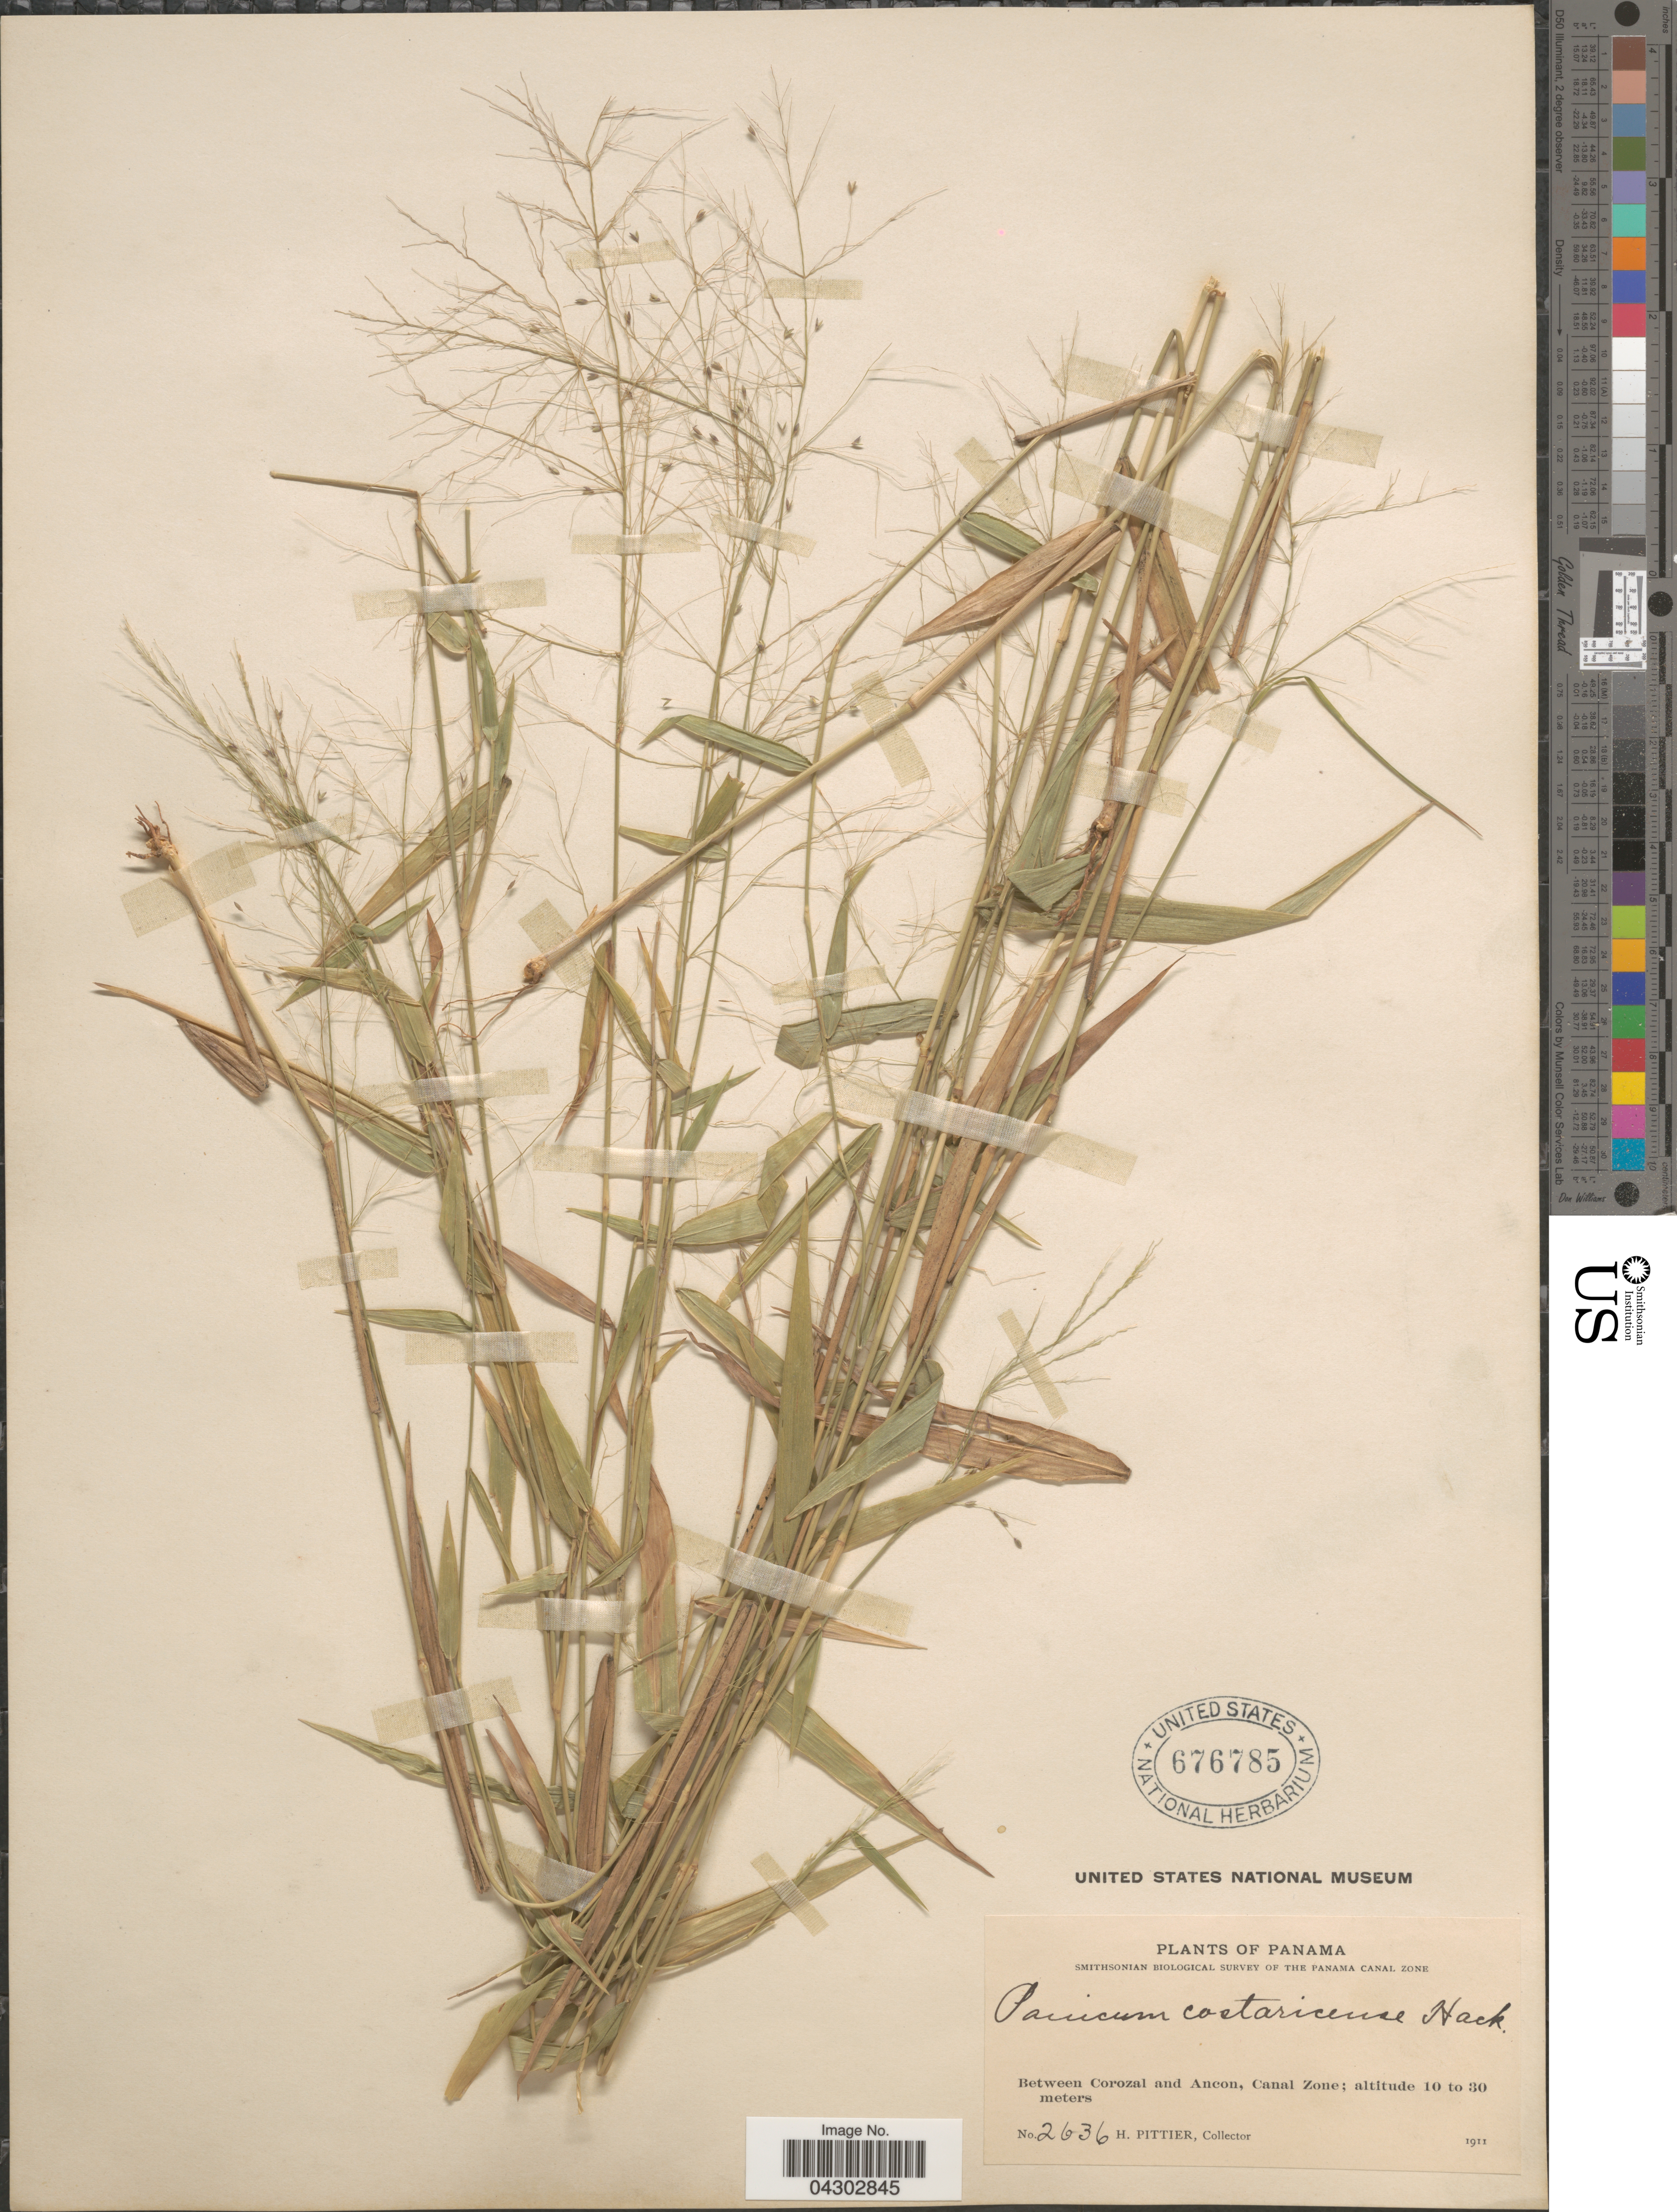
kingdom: Plantae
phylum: Tracheophyta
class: Liliopsida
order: Poales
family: Poaceae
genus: Panicum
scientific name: Panicum haenkeanum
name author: J. Presl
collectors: H. F. Pittier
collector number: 2636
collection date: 1911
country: Panama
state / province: Colón / Panamá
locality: Smithsonian Biological Survey of the Panama Canal Zone. Between Corozal and Ancon, Canal Zone.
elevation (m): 10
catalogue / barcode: US 676785